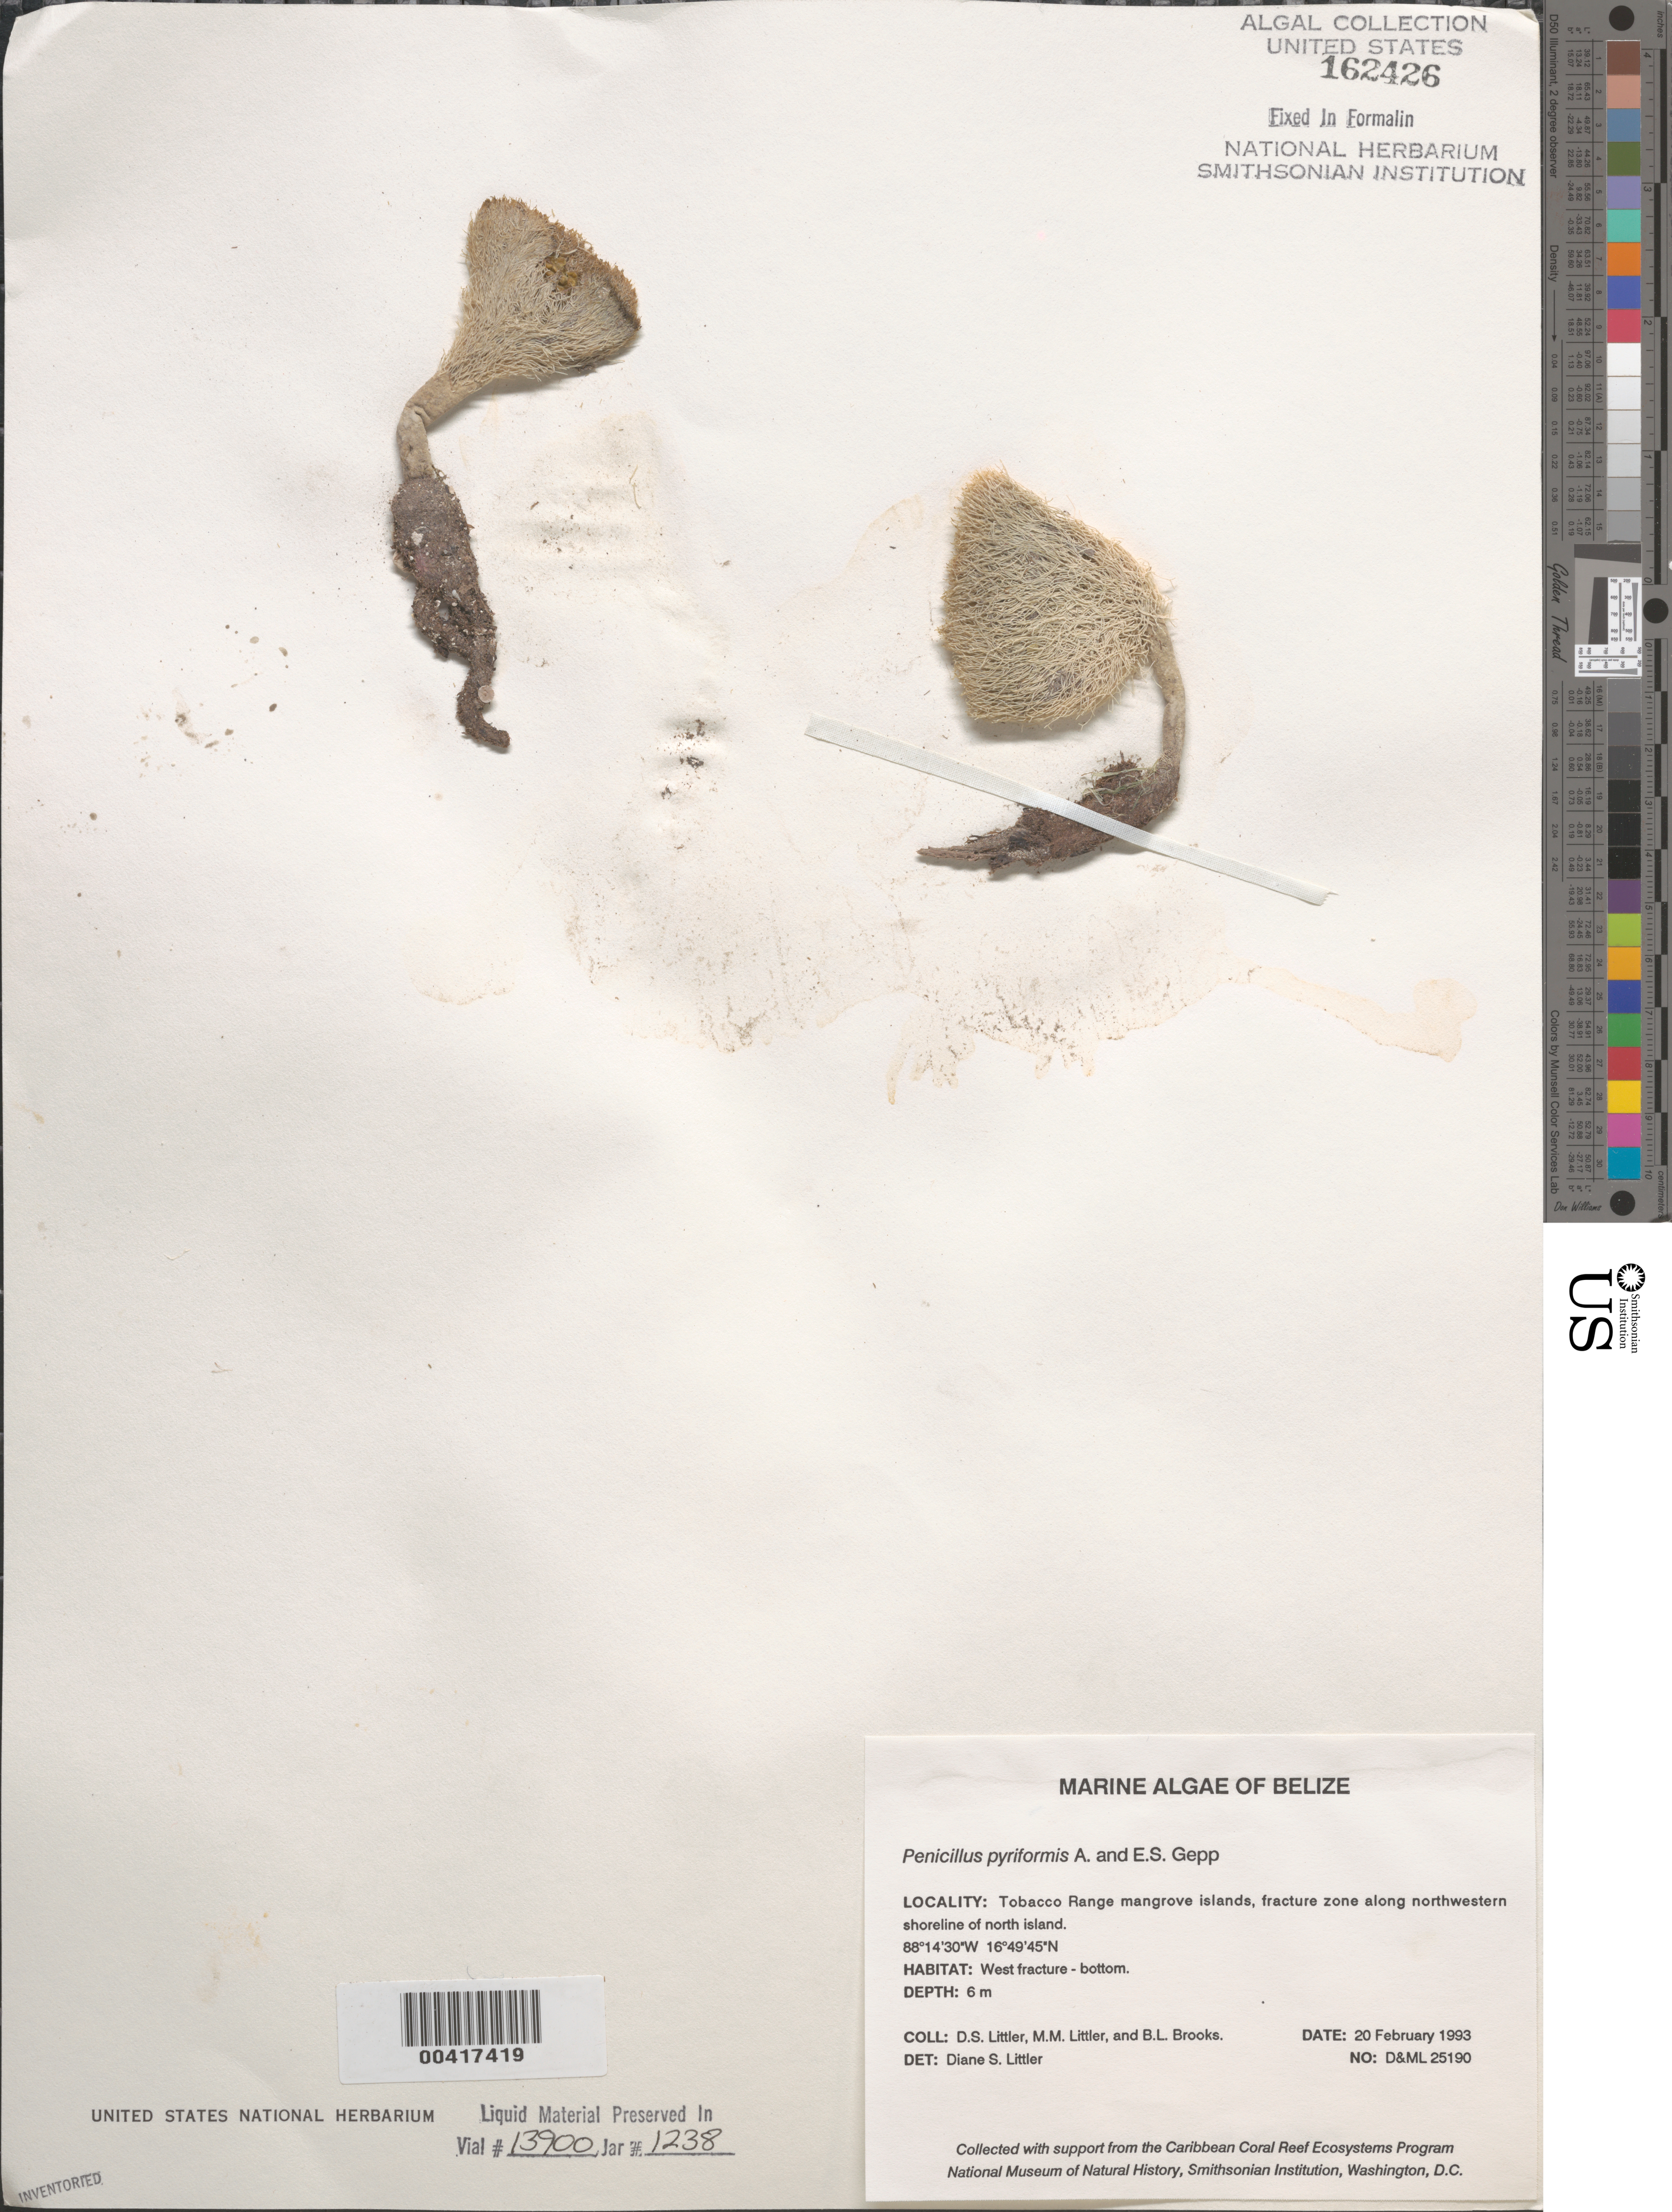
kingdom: Plantae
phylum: Chlorophyta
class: Ulvophyceae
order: Bryopsidales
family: Udoteaceae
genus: Penicillus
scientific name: Penicillus pyriformis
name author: A. Gepp & E. Gepp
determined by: Littler, D. S.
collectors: D. S. Littler, M. M. Littler & B. Brooks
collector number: D&ML 25190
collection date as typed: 20 Feb 1993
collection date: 1993-02-20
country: Belize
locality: Tobacco Range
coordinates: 16 49'45"N, 88 14'30"W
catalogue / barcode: US 162426